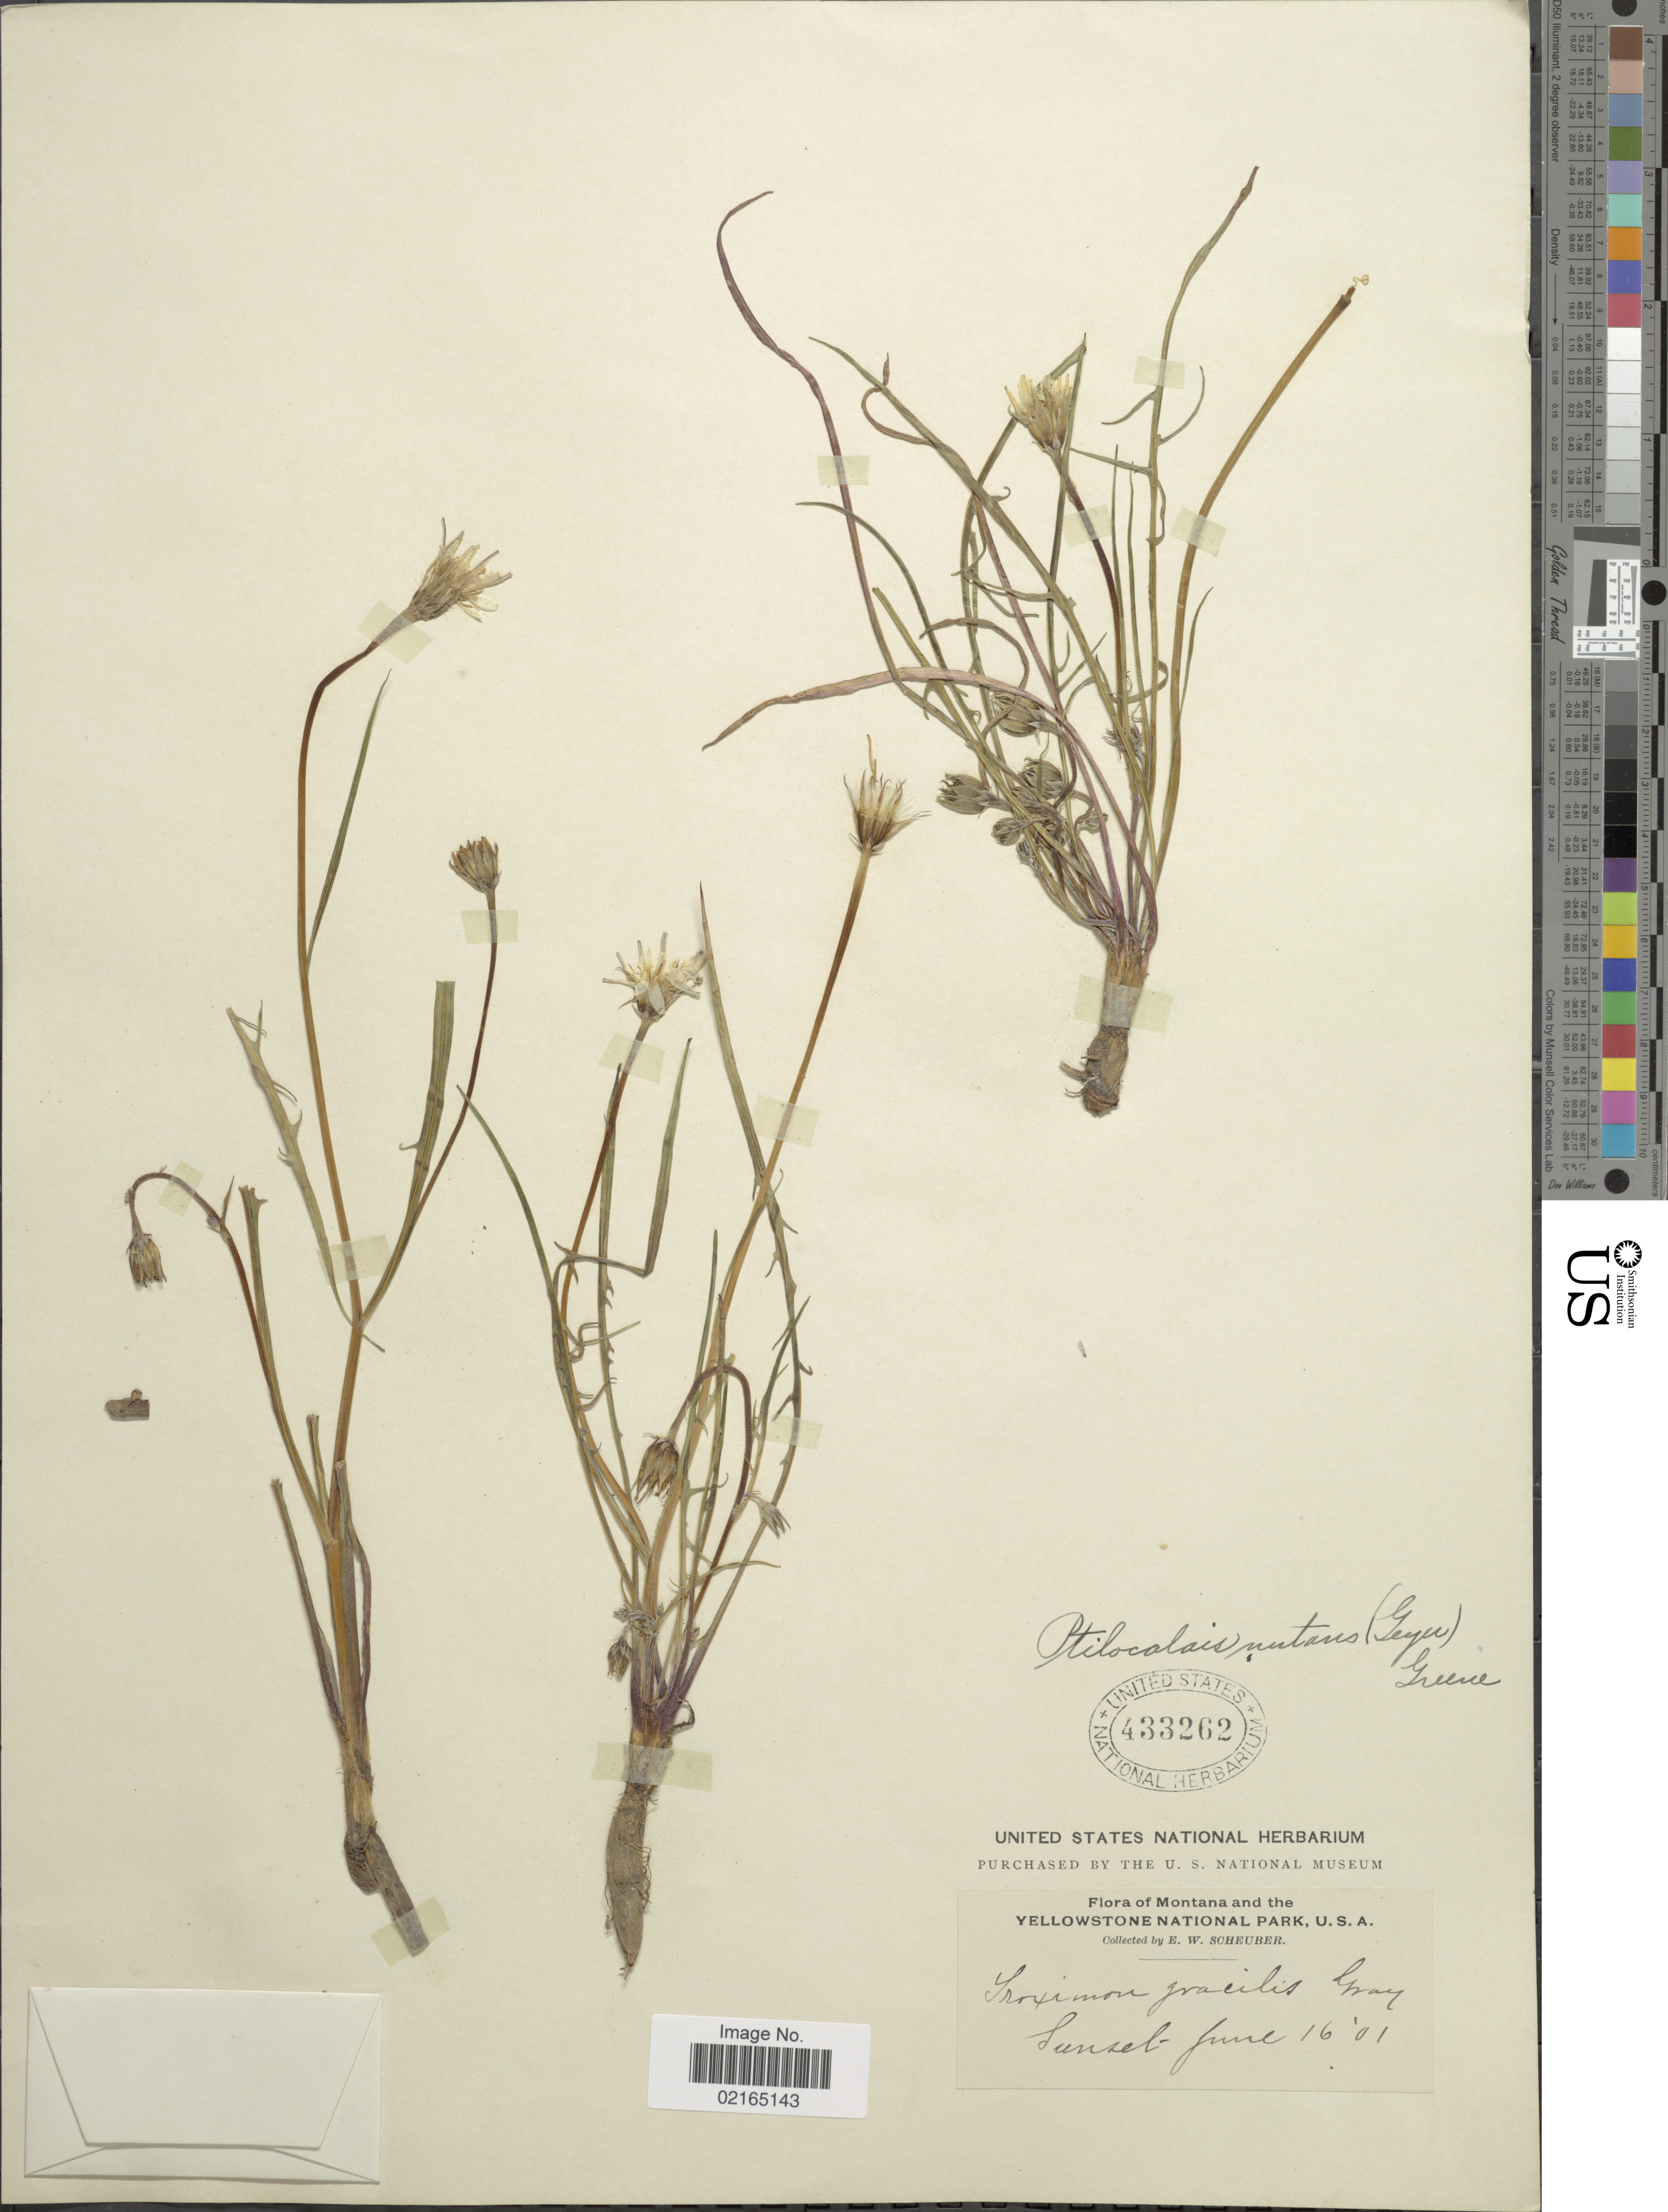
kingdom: Plantae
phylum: Tracheophyta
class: Magnoliopsida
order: Asterales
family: Asteraceae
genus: Microseris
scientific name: Microseris nutans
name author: (Hook.) Sch. Bip.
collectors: E. Scheuber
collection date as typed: Transcribed d/m/y: 16/1/01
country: United States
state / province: Montana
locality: Montana and the Yellowstone National Park, Sunset.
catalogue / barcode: US 433262